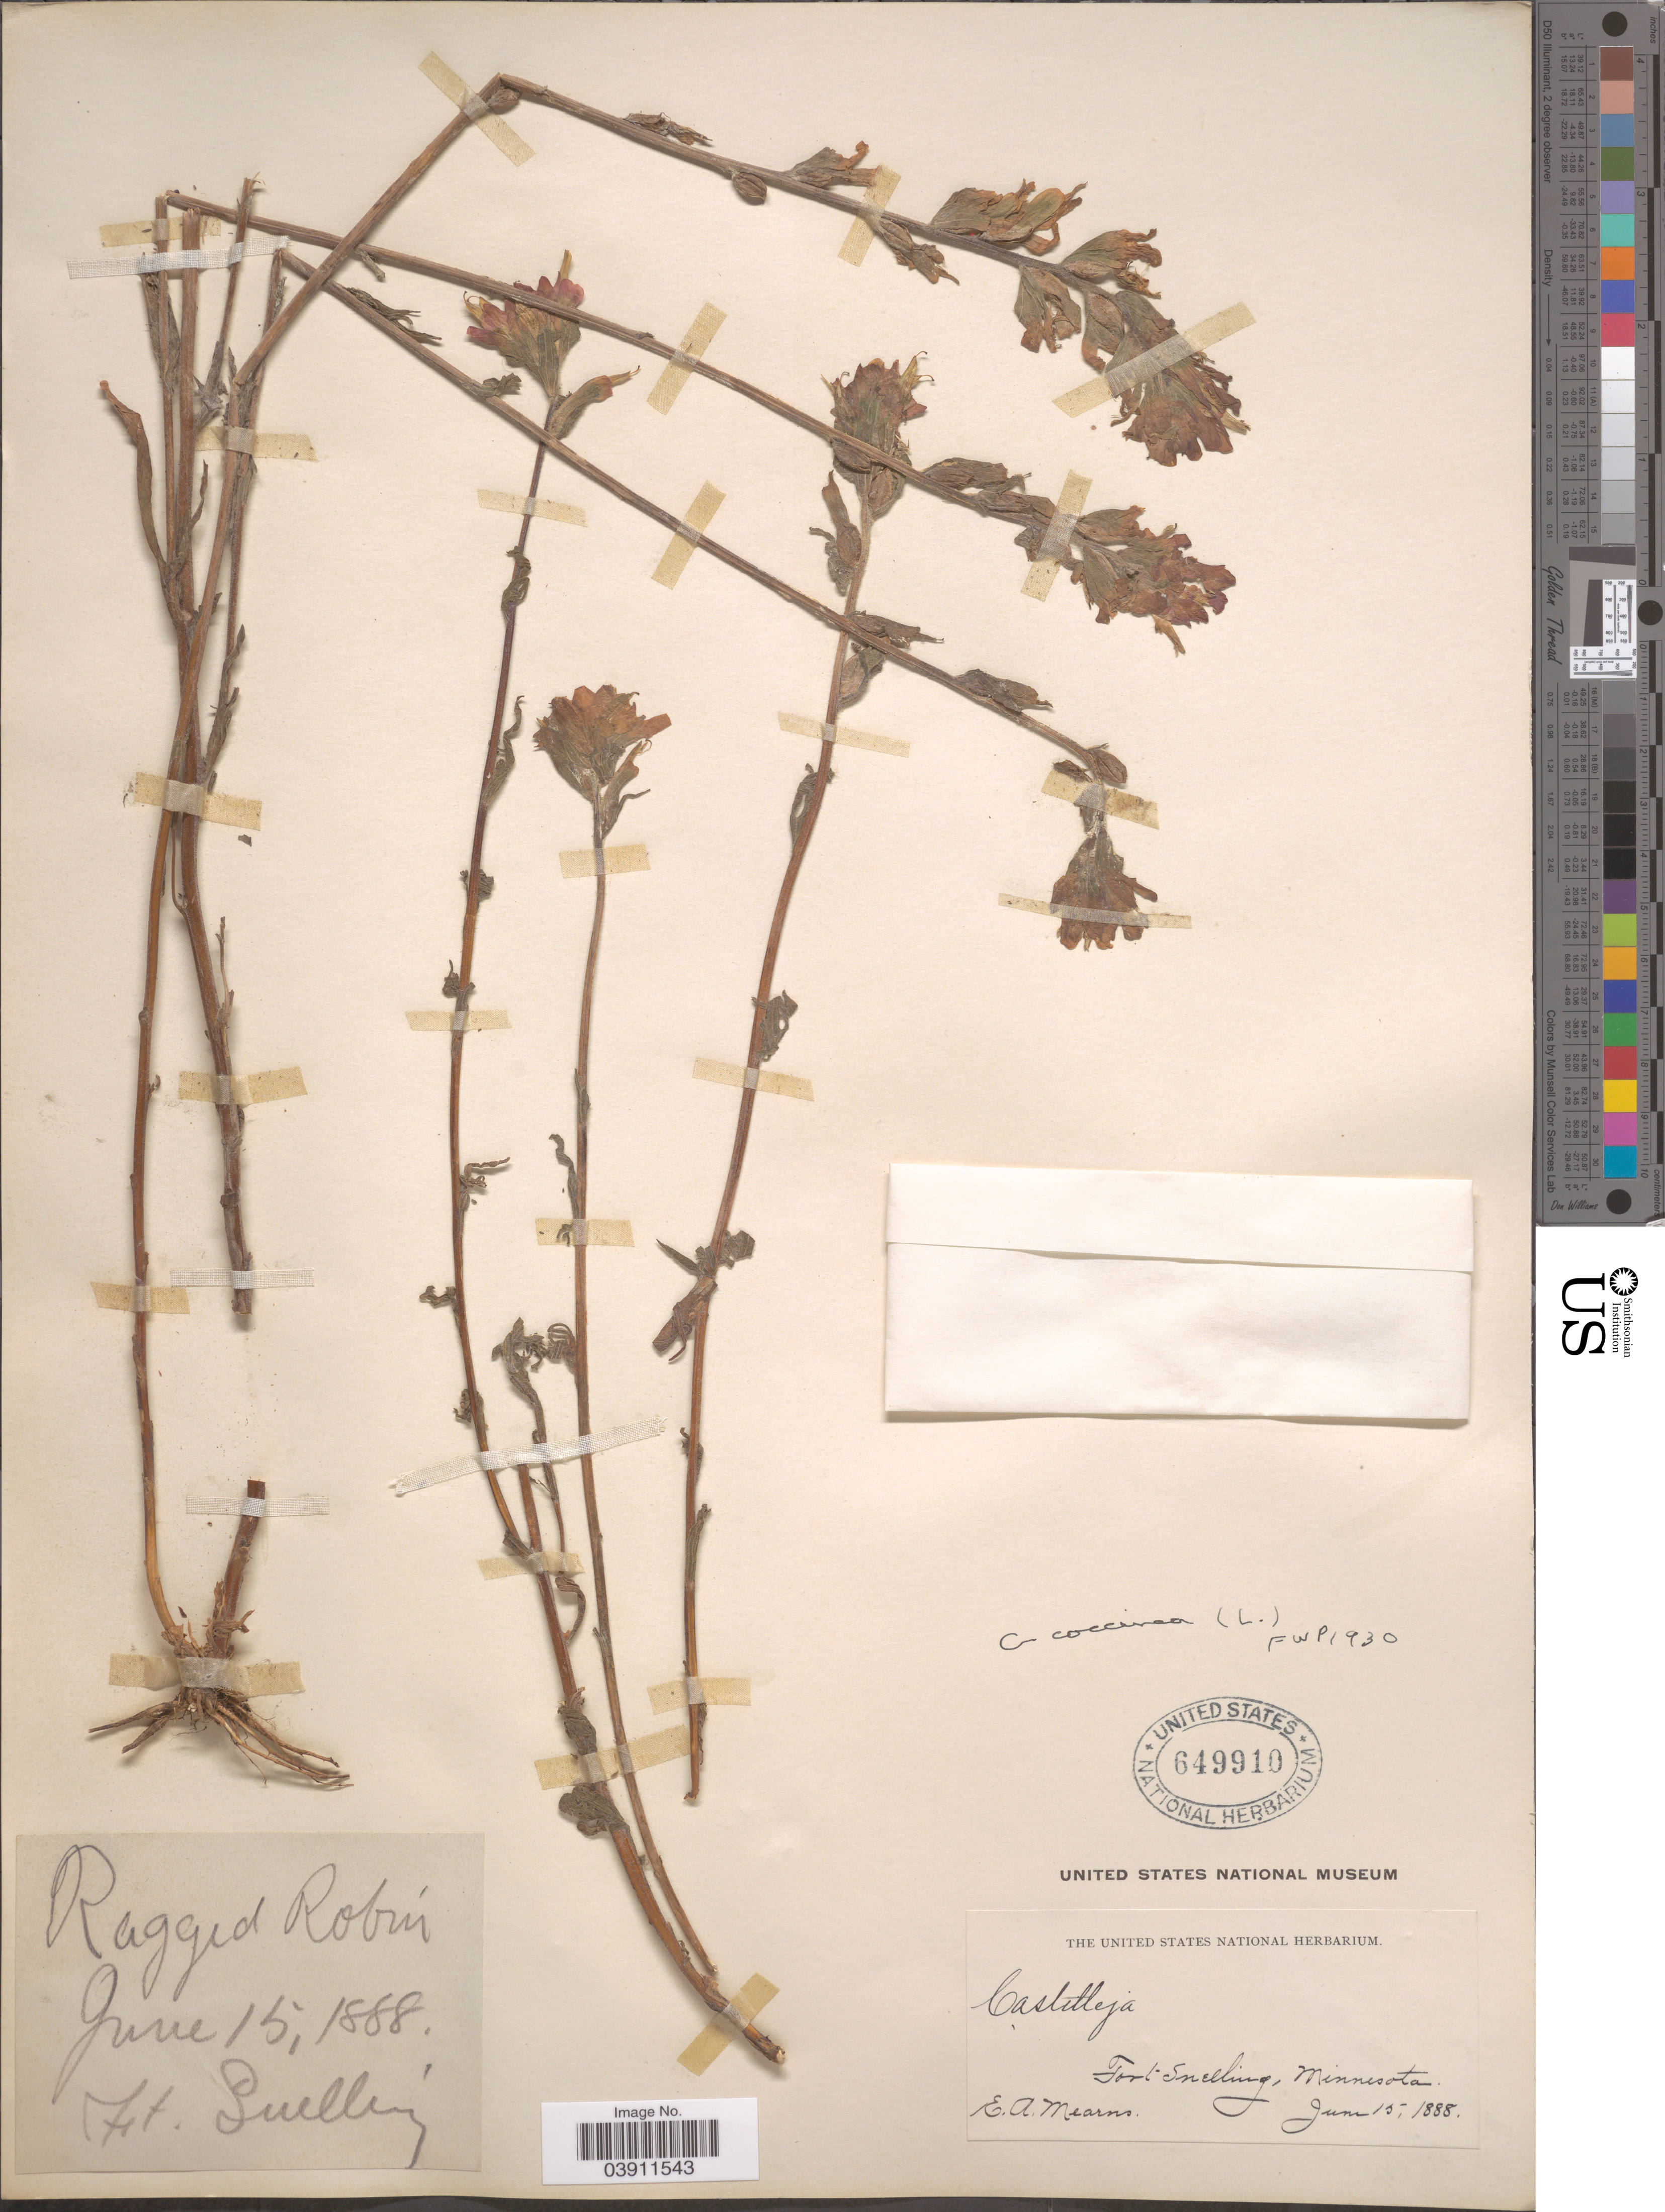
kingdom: Plantae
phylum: Tracheophyta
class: Magnoliopsida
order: Lamiales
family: Orobanchaceae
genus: Castilleja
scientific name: Castilleja coccinea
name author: (L.) Spreng.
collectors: E. A. Mearns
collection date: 1888-06-15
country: United States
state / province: Minnesota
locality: Fort Snelling.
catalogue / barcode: US 649910